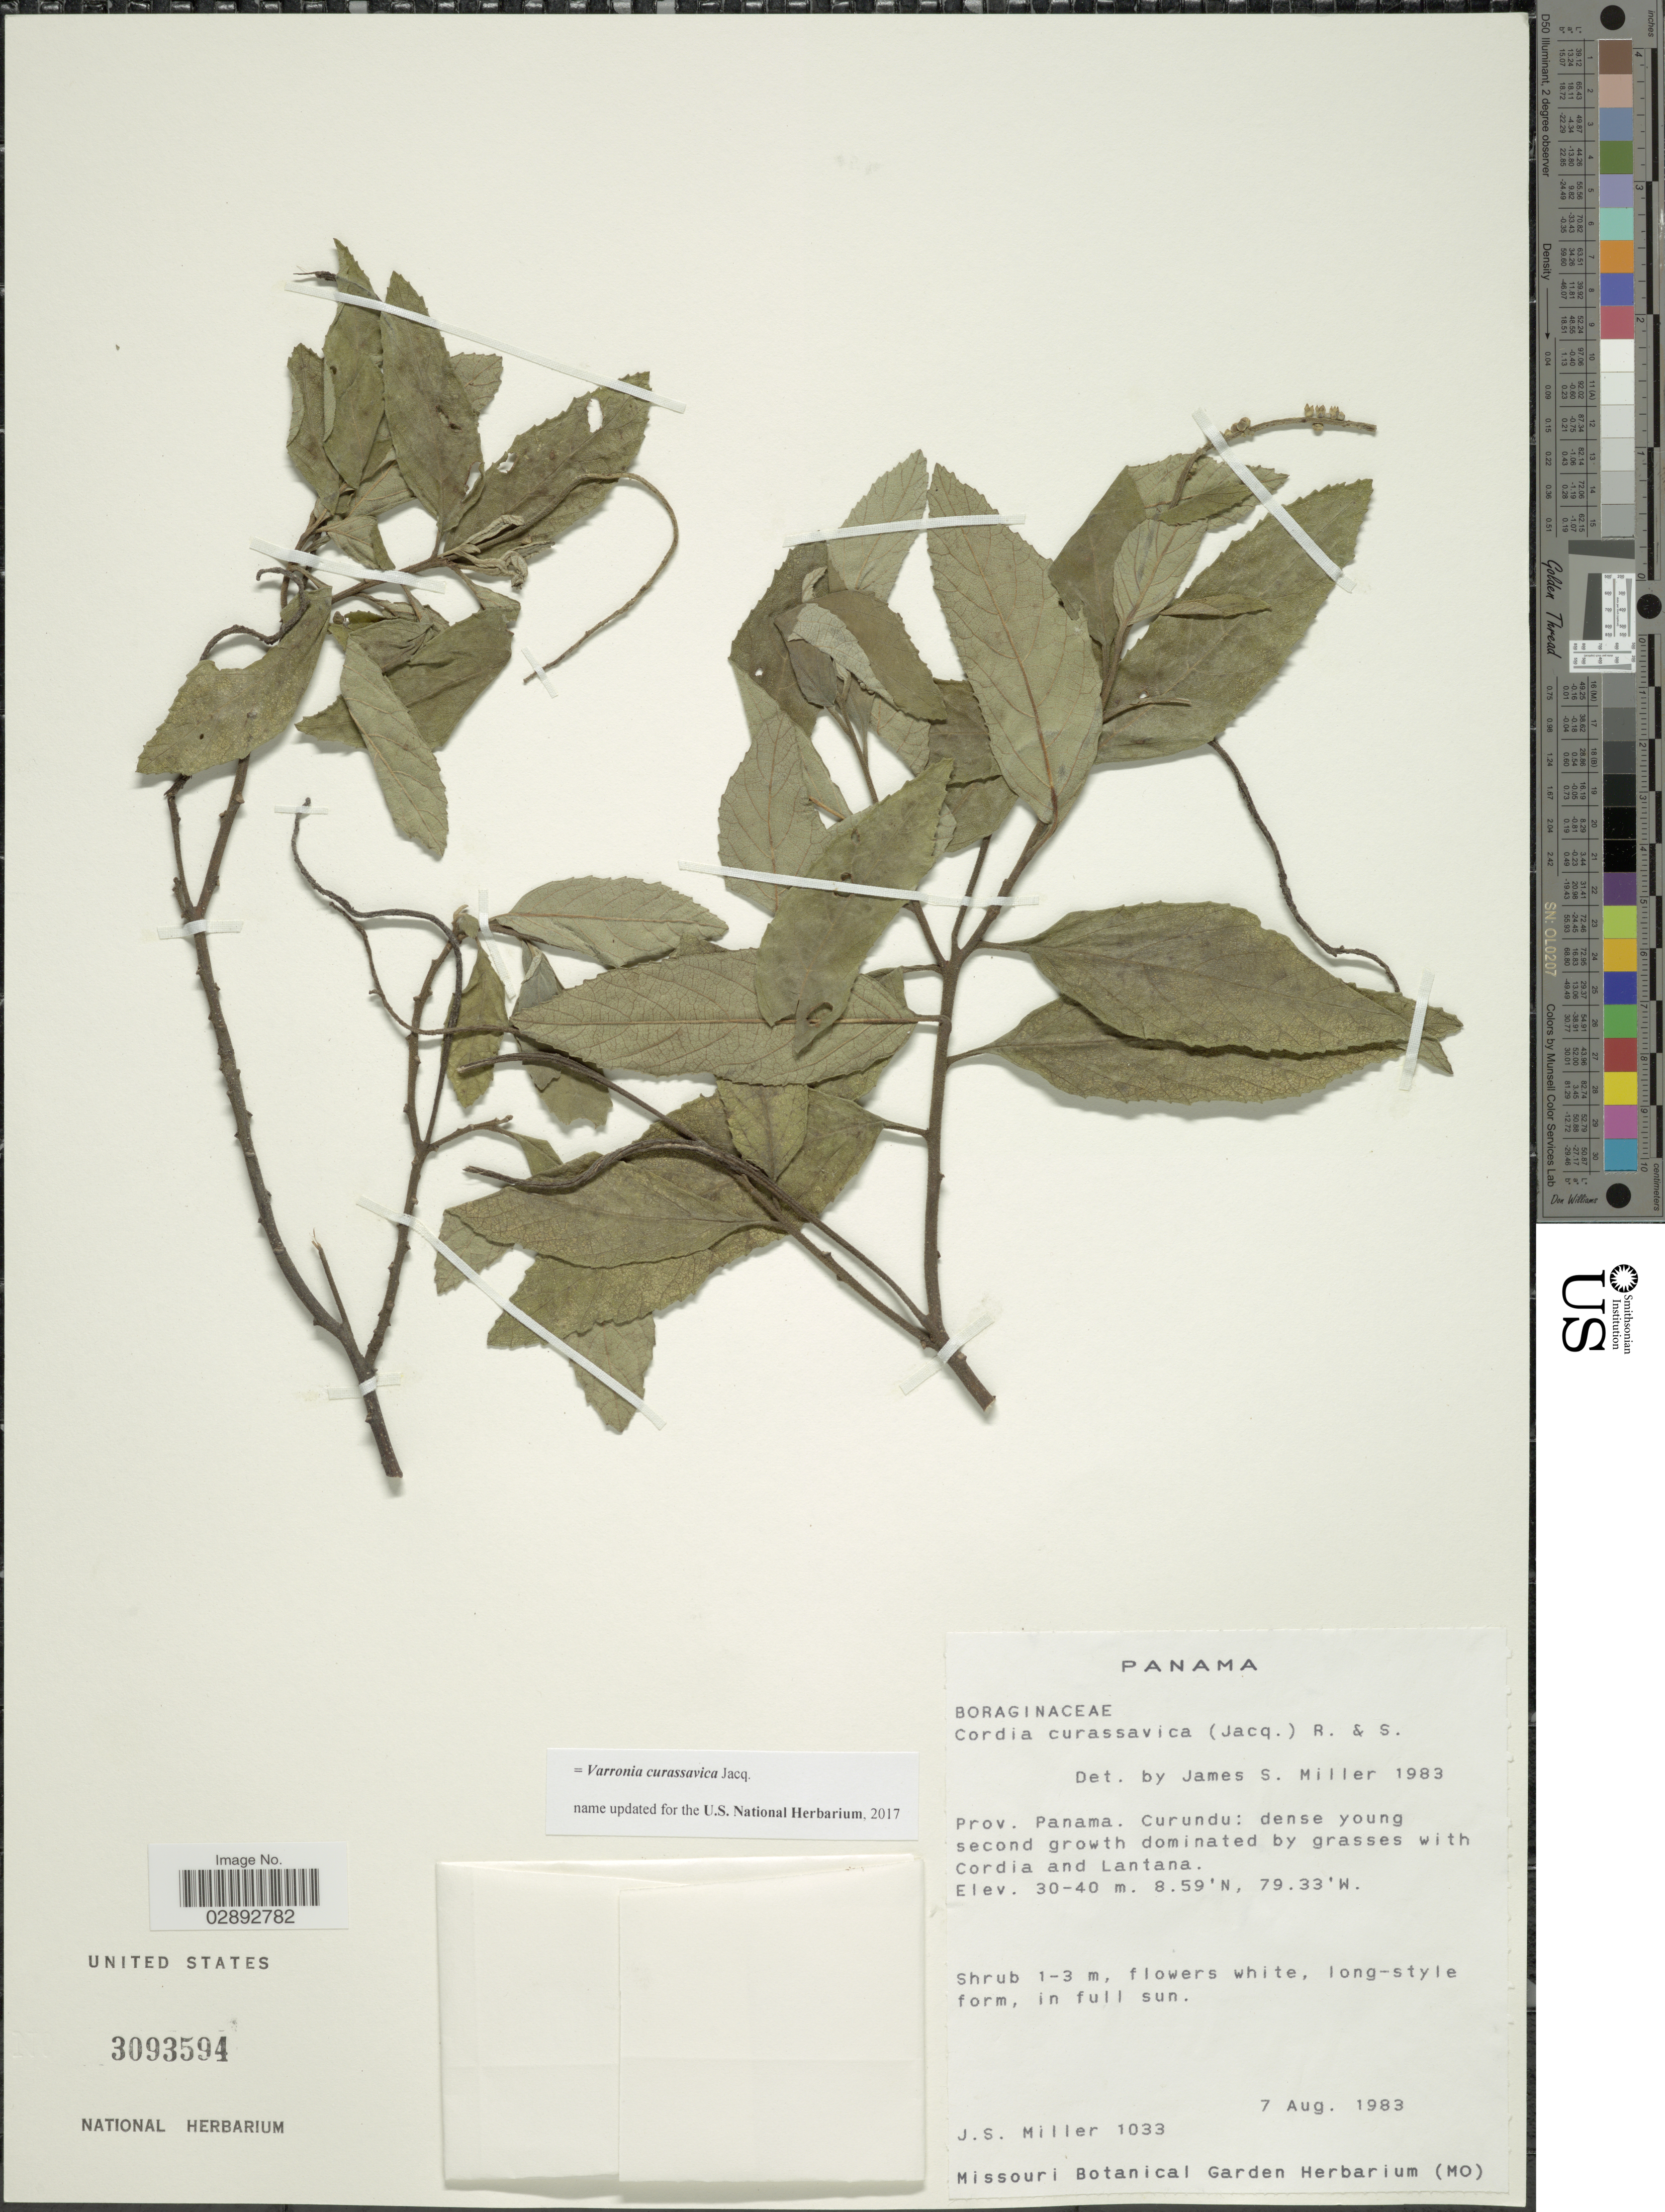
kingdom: Plantae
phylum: Tracheophyta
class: Magnoliopsida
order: Boraginales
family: Cordiaceae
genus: Varronia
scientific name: Varronia curassavica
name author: Jacq.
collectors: J. S. Miller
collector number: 1033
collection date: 1983-08-07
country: Panama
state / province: Panamá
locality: Prov. Panama. Curundu.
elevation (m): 30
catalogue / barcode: US 3093594